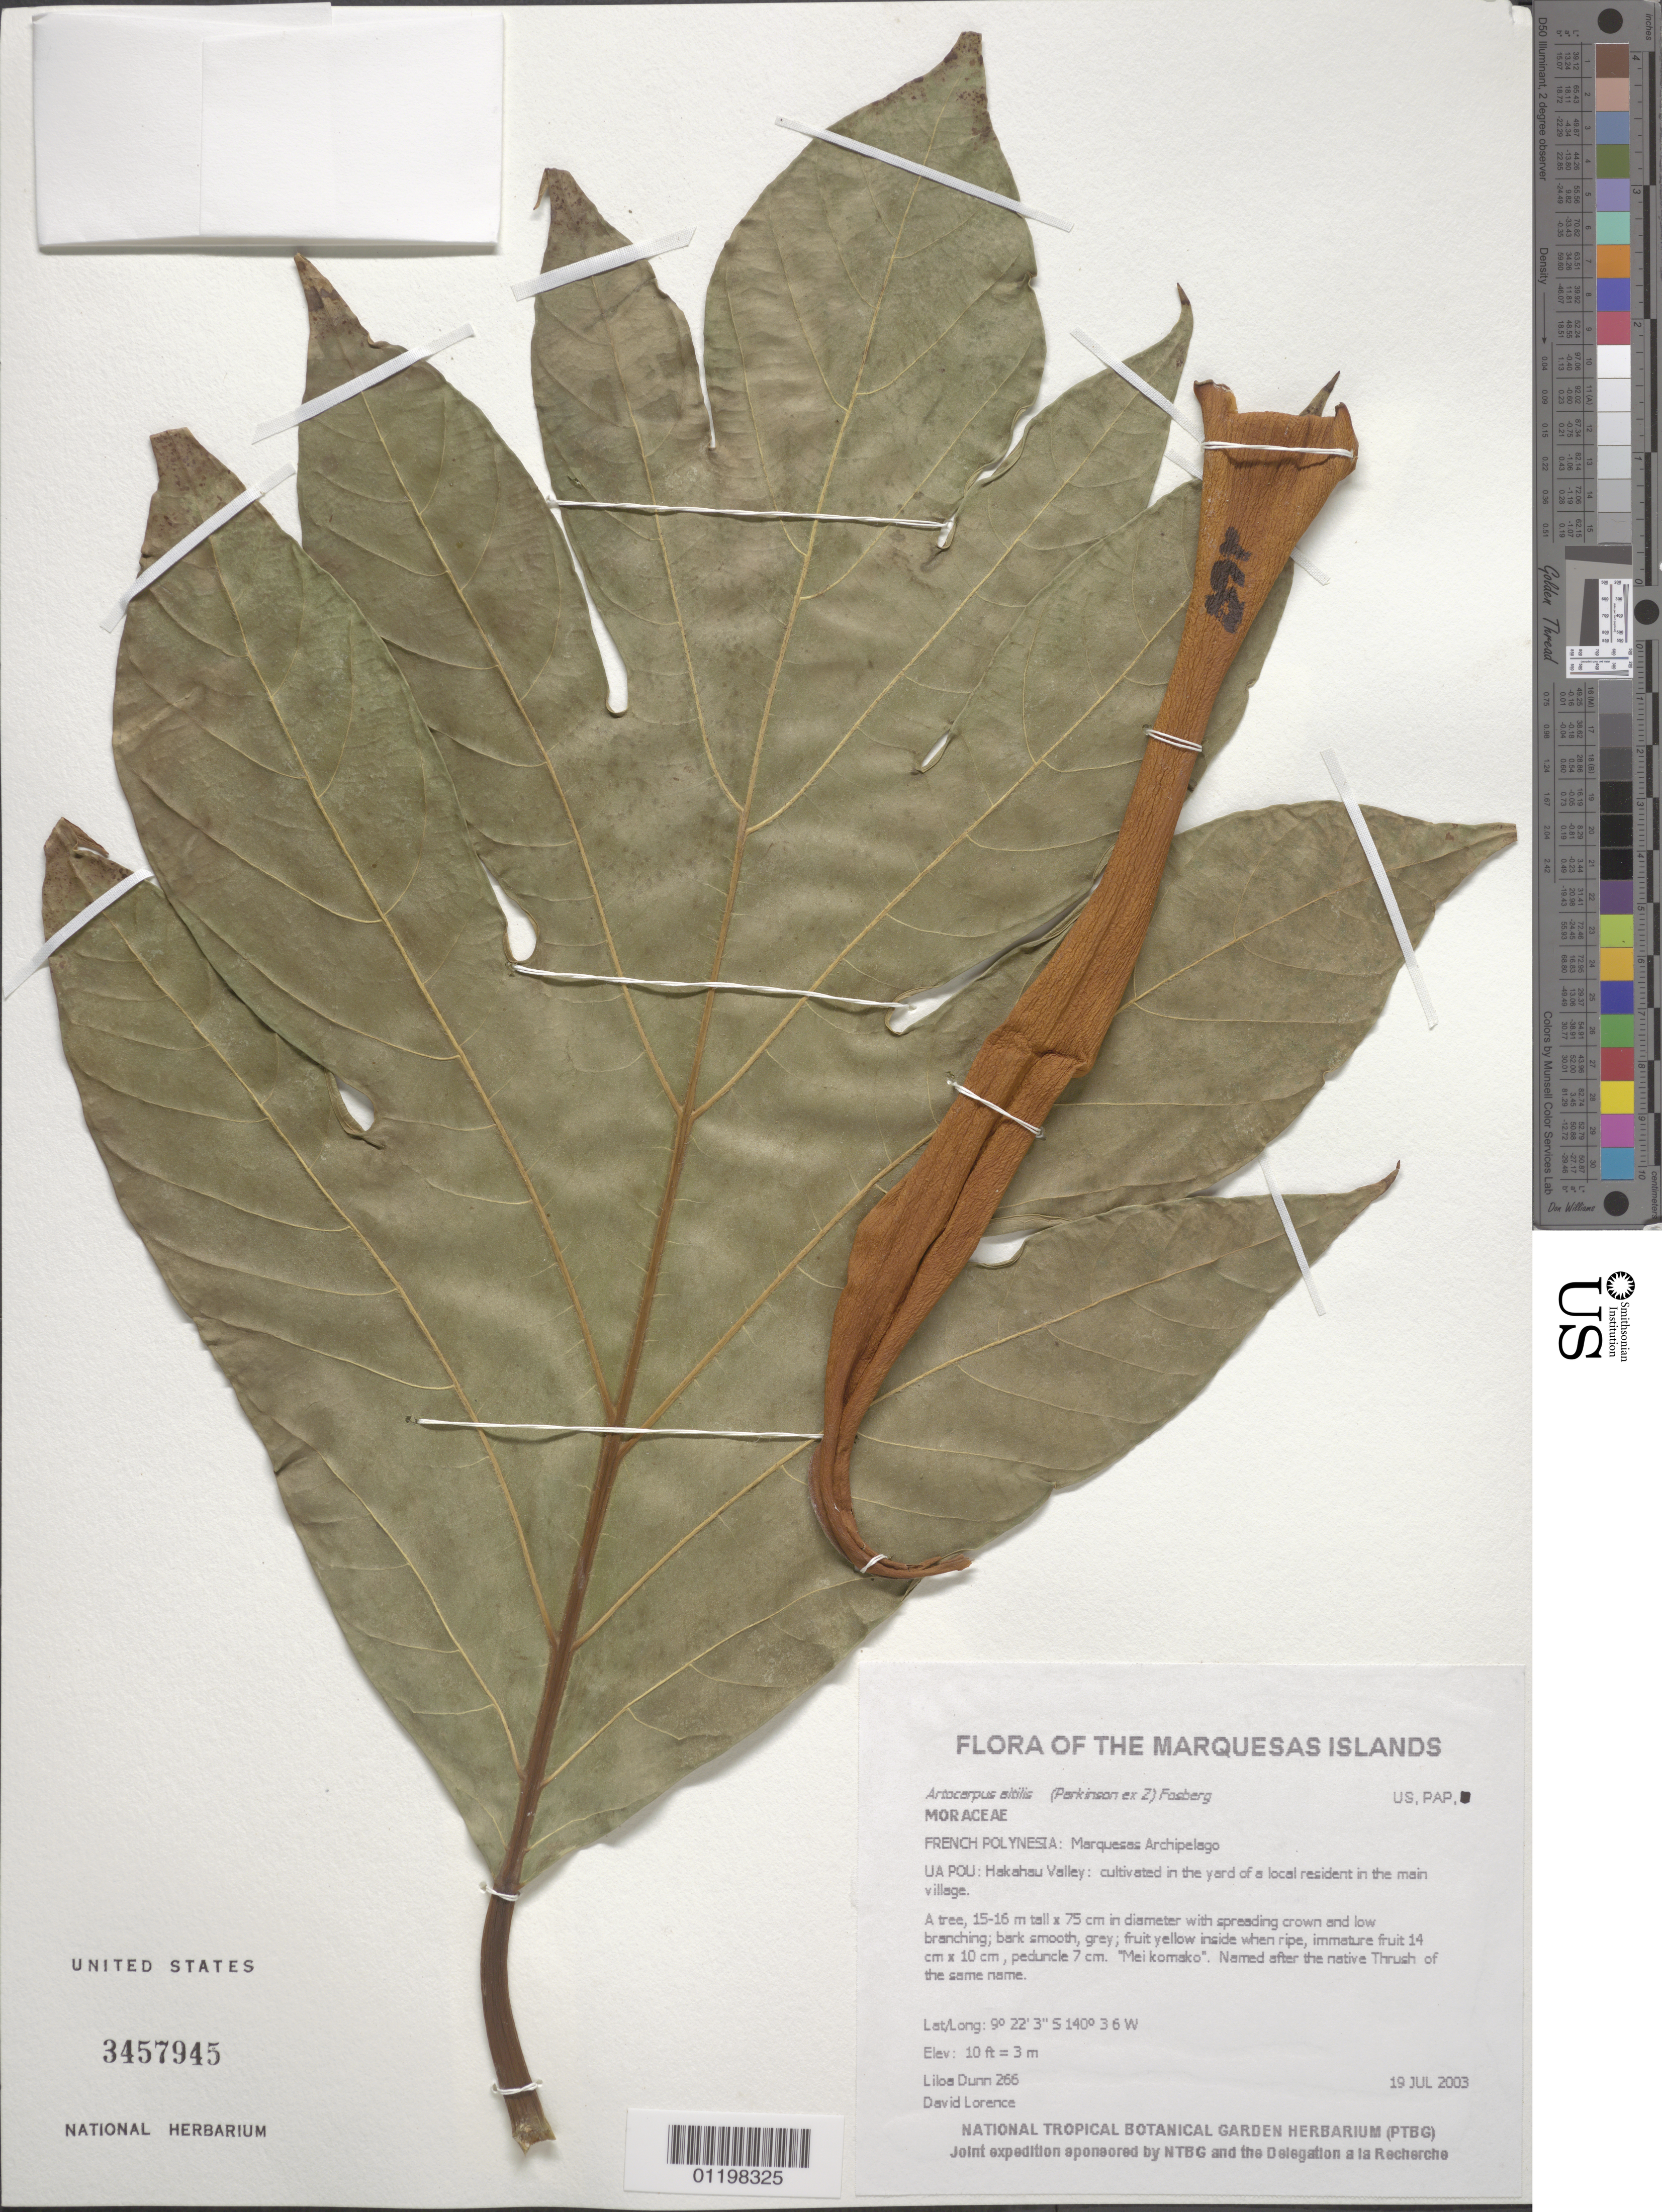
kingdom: Plantae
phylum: Tracheophyta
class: Magnoliopsida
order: Rosales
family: Moraceae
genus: Artocarpus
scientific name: Artocarpus altilis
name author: (Parkinson) Fosberg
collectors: L. Dunn & D. Lorence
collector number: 266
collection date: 2003-07-19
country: French Polynesia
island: Ua Pou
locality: Hakahau Valley: cultivated in the yard of a local resident in the main village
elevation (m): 3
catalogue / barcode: US 3457945